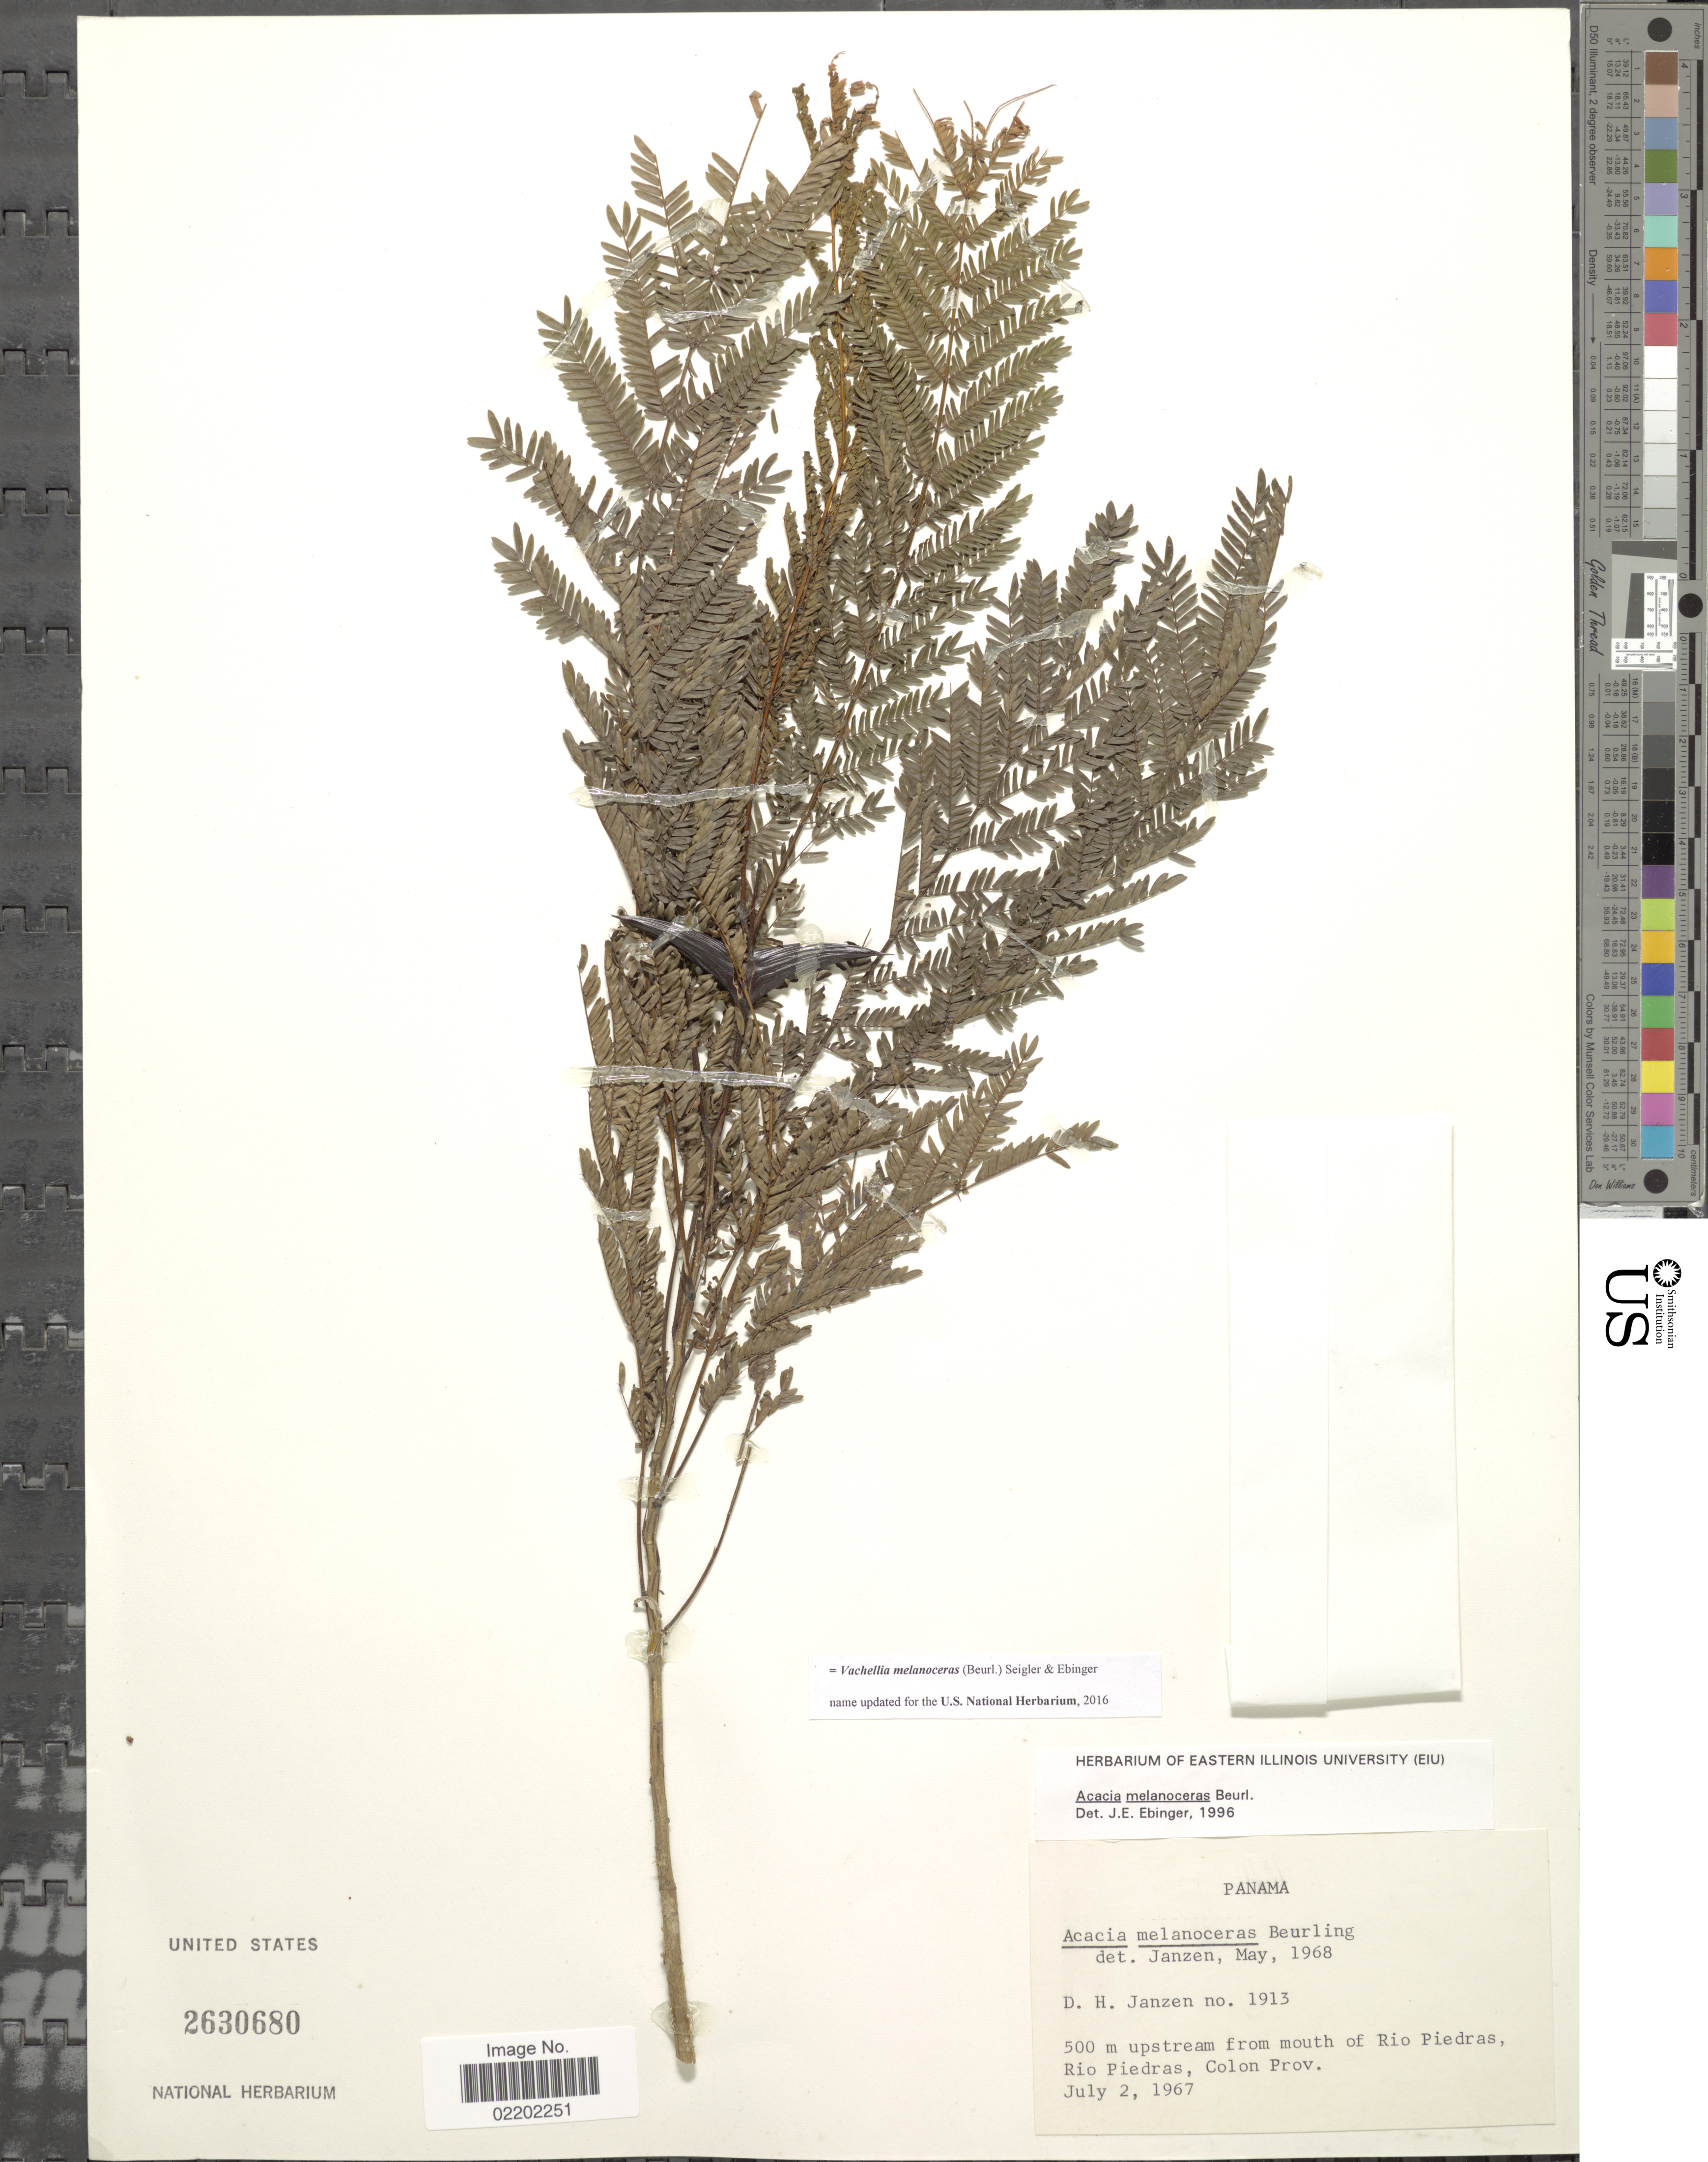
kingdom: Plantae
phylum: Tracheophyta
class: Magnoliopsida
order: Fabales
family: Fabaceae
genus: Vachellia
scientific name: Vachellia melanoceras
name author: (Beurl.) Seigler & Ebinger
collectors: D. Janzen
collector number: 1913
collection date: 1967-07-02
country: Panama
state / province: Colón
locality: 500 m upstream from mouth of Rio Piedras, Rio Piedras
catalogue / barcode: US 2630680